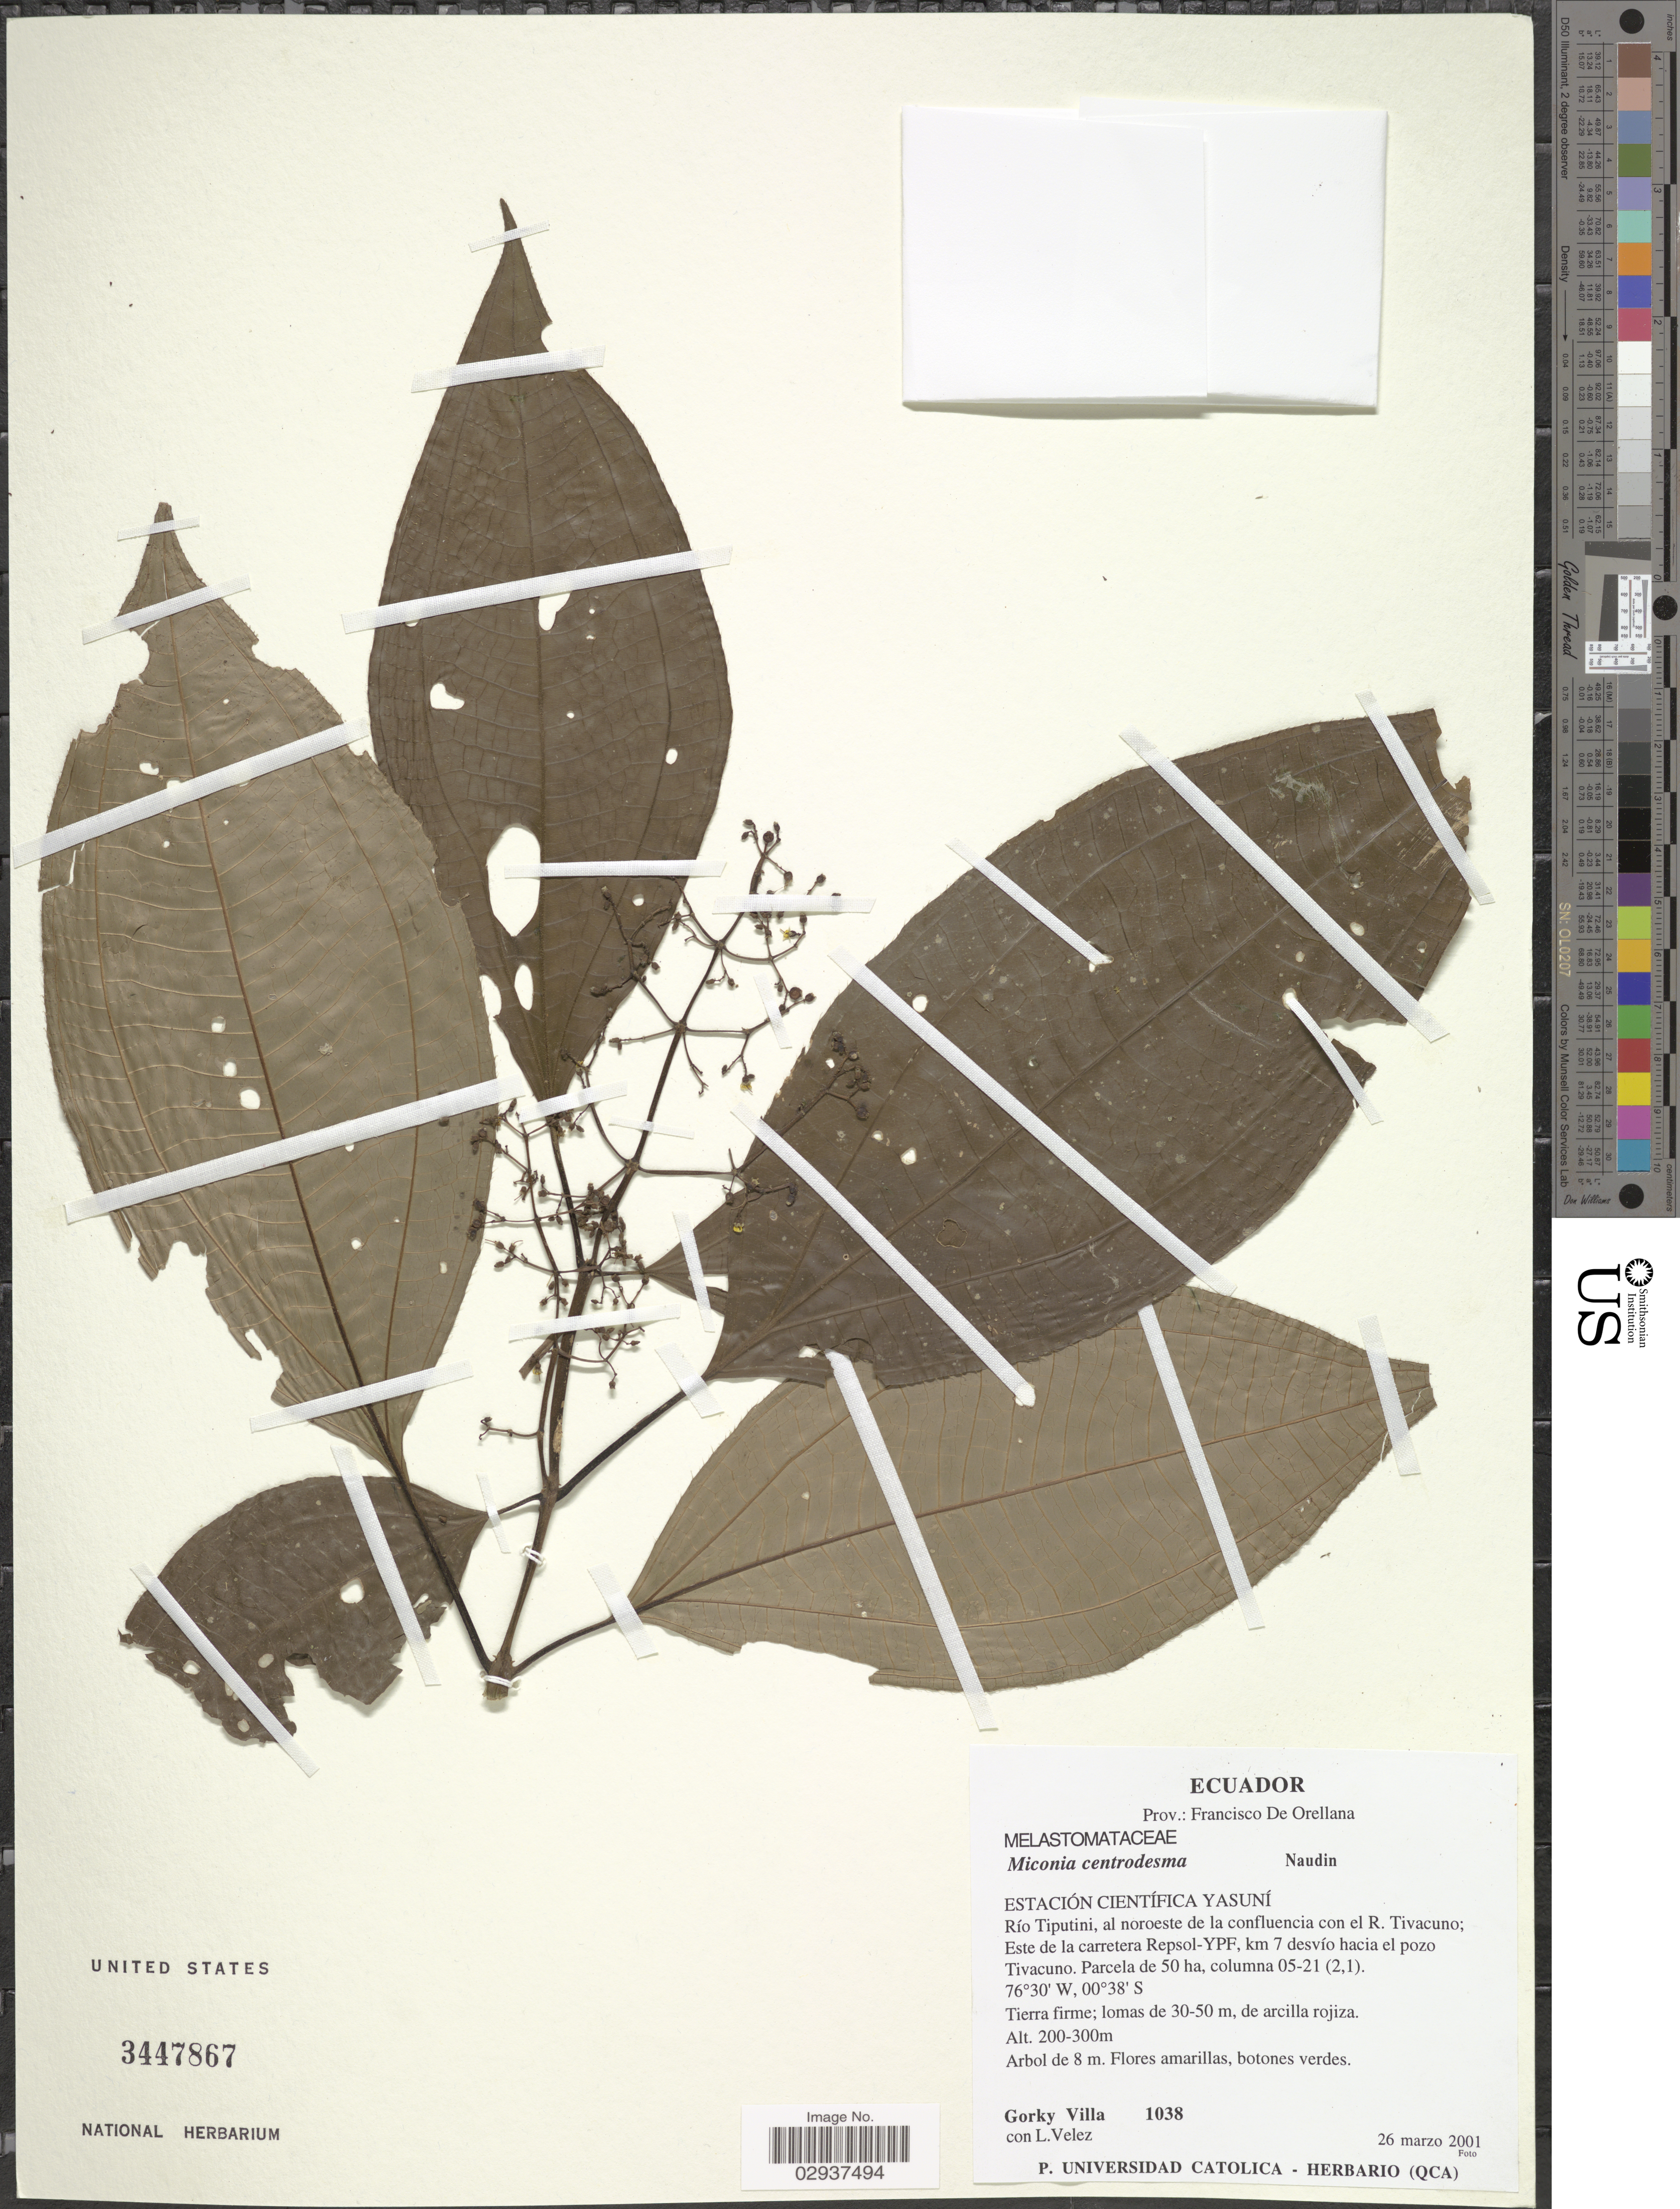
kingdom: Plantae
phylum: Tracheophyta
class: Magnoliopsida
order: Myrtales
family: Melastomataceae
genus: Miconia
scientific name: Miconia centrodesma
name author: Naudin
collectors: G. Villa & L. Velez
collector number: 1038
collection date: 2001-03-26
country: Ecuador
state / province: Orellana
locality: Prov.: Francisco de Orellana. Estación Científica Yasuní. Río Tiputini. al noroeste de la confluencia con el R. Tivacuno; Este de la carretera Repsol-YPF, km 7 desvío hacia el pozo Tivacuno.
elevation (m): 200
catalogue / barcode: US 3447867